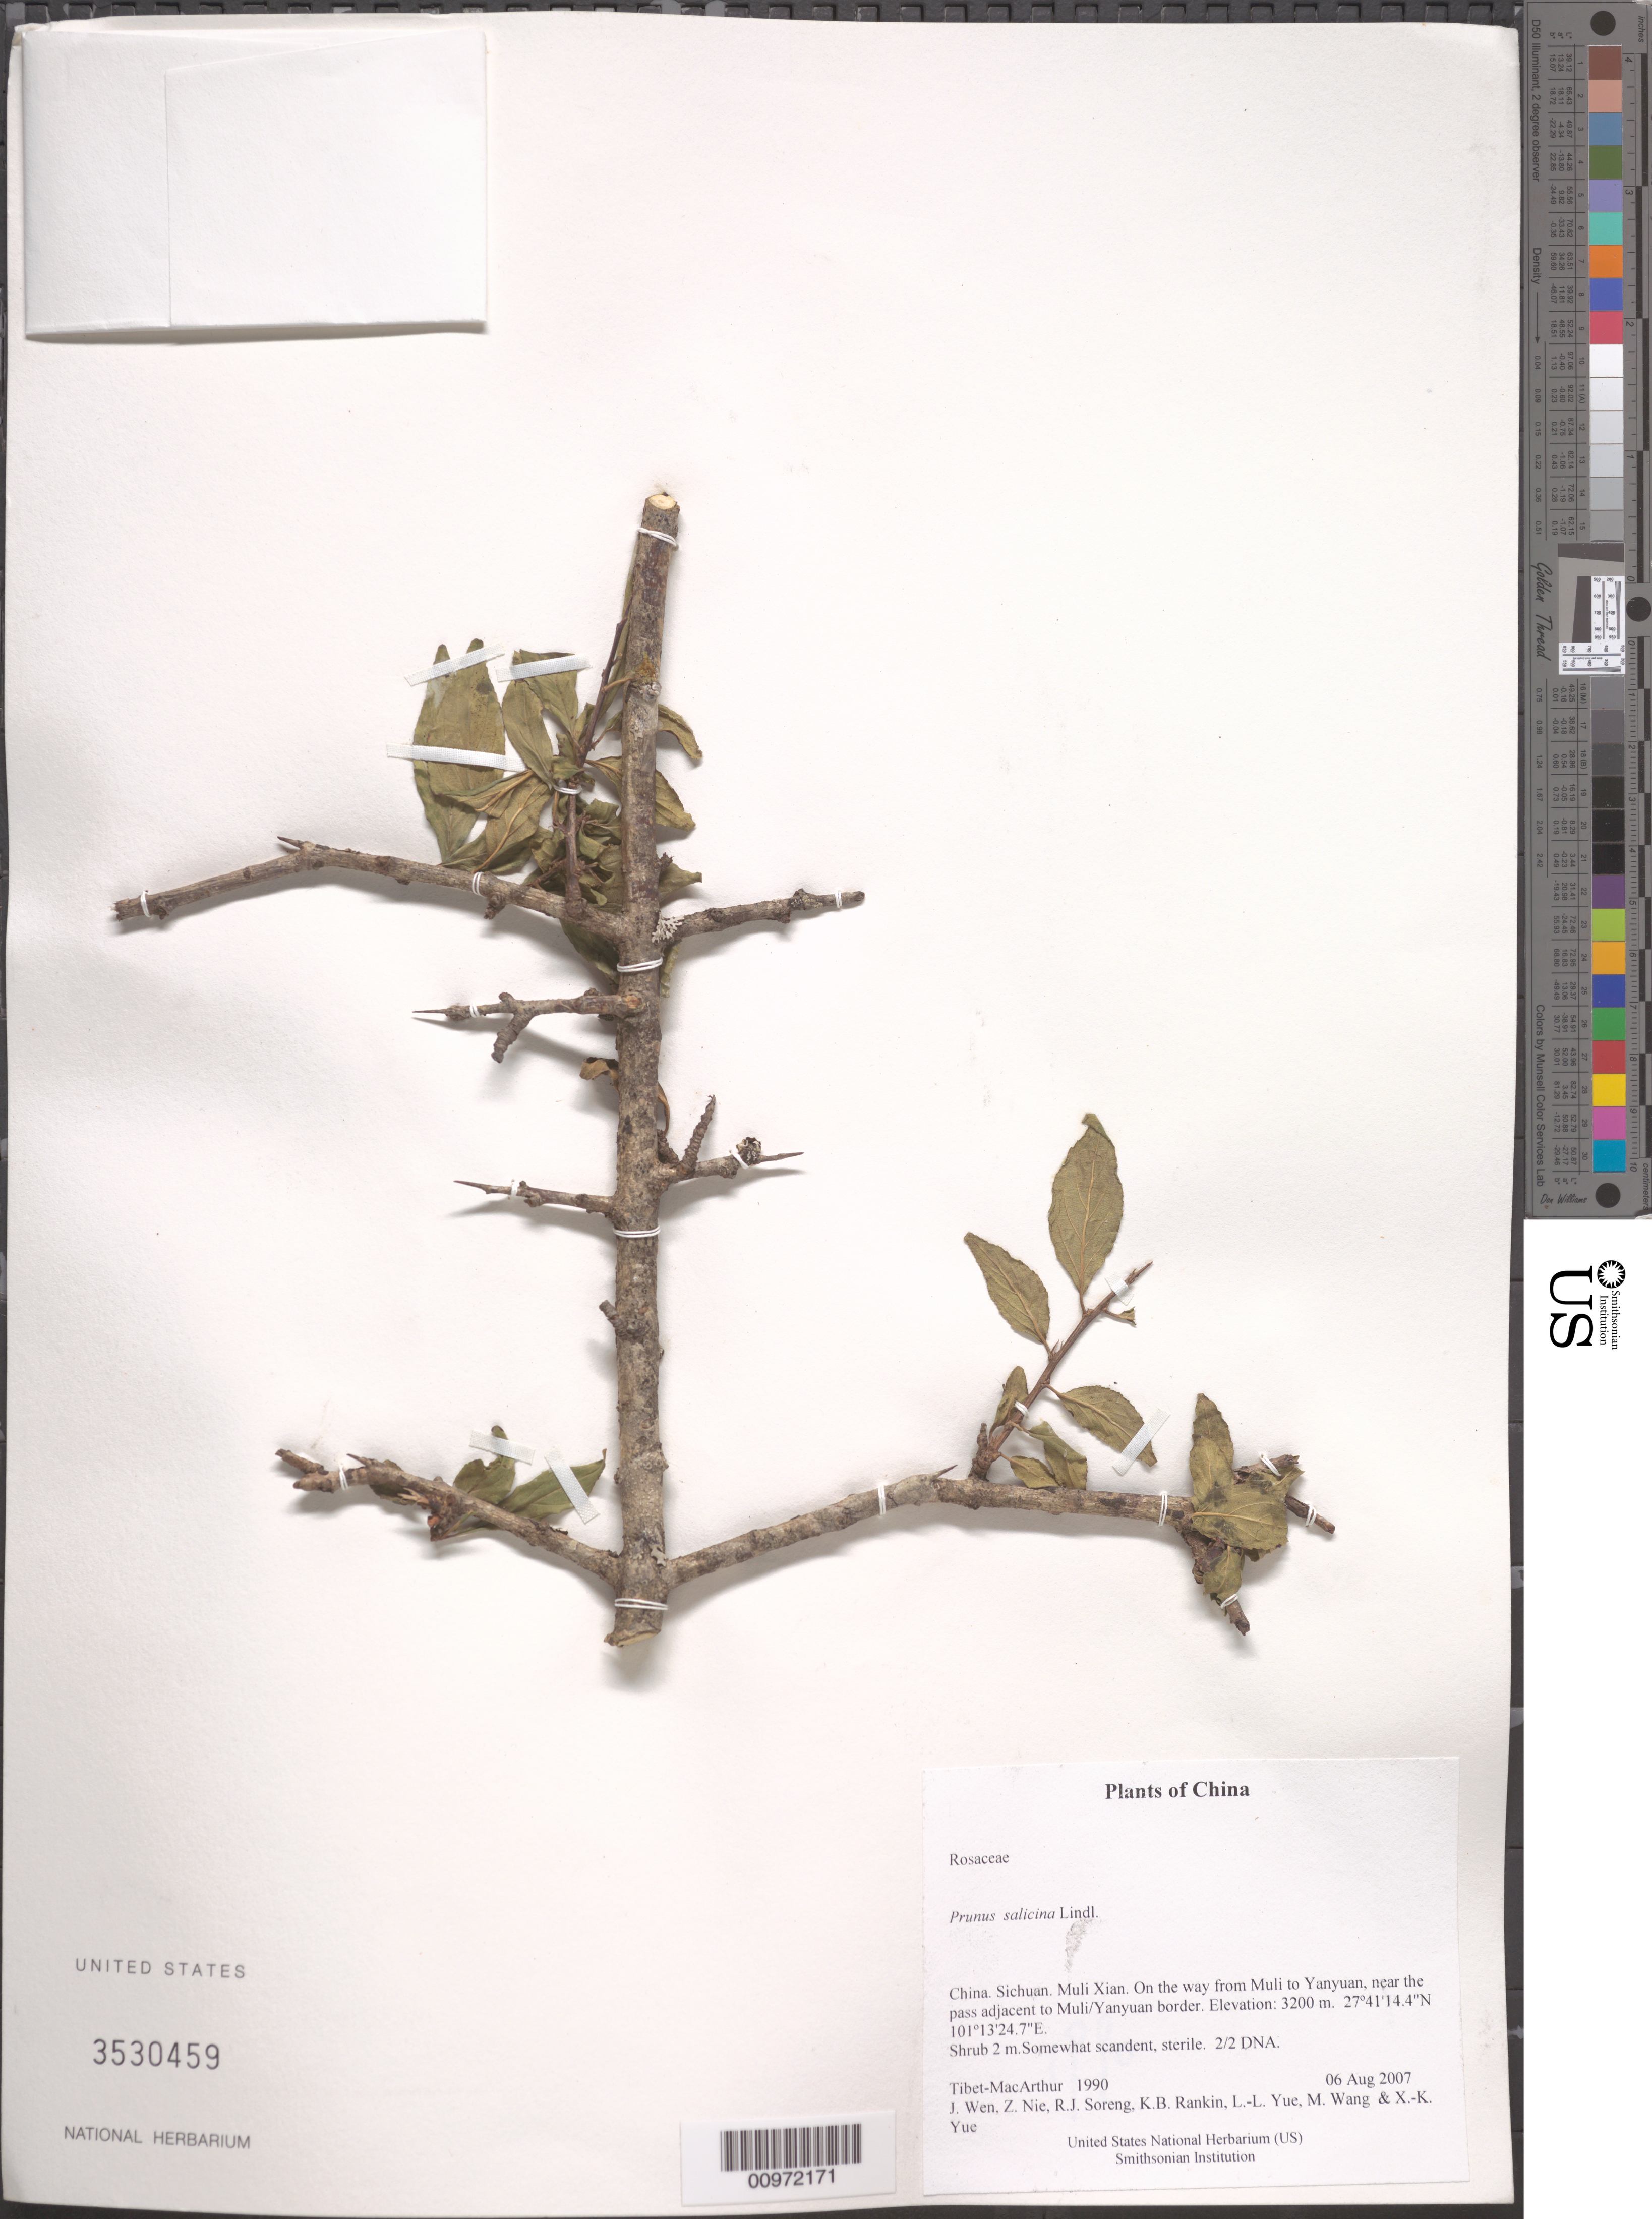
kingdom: Plantae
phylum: Tracheophyta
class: Magnoliopsida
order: Rosales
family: Rosaceae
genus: Prunus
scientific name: Prunus salicina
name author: Lindl.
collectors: Tibet-MacArthur, J. Wen, Z. Nie, R. J. Soreng, K. Rankin, L. Yue, M. Wang & X. Yue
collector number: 1990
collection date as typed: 06 Aug 2007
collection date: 2007-08-06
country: China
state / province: Sichuan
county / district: Muli Xian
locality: On the way from Muli to Yanyuan, near the pass adjacent to Muli/Yanyuan border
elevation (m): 3200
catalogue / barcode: US 3530459